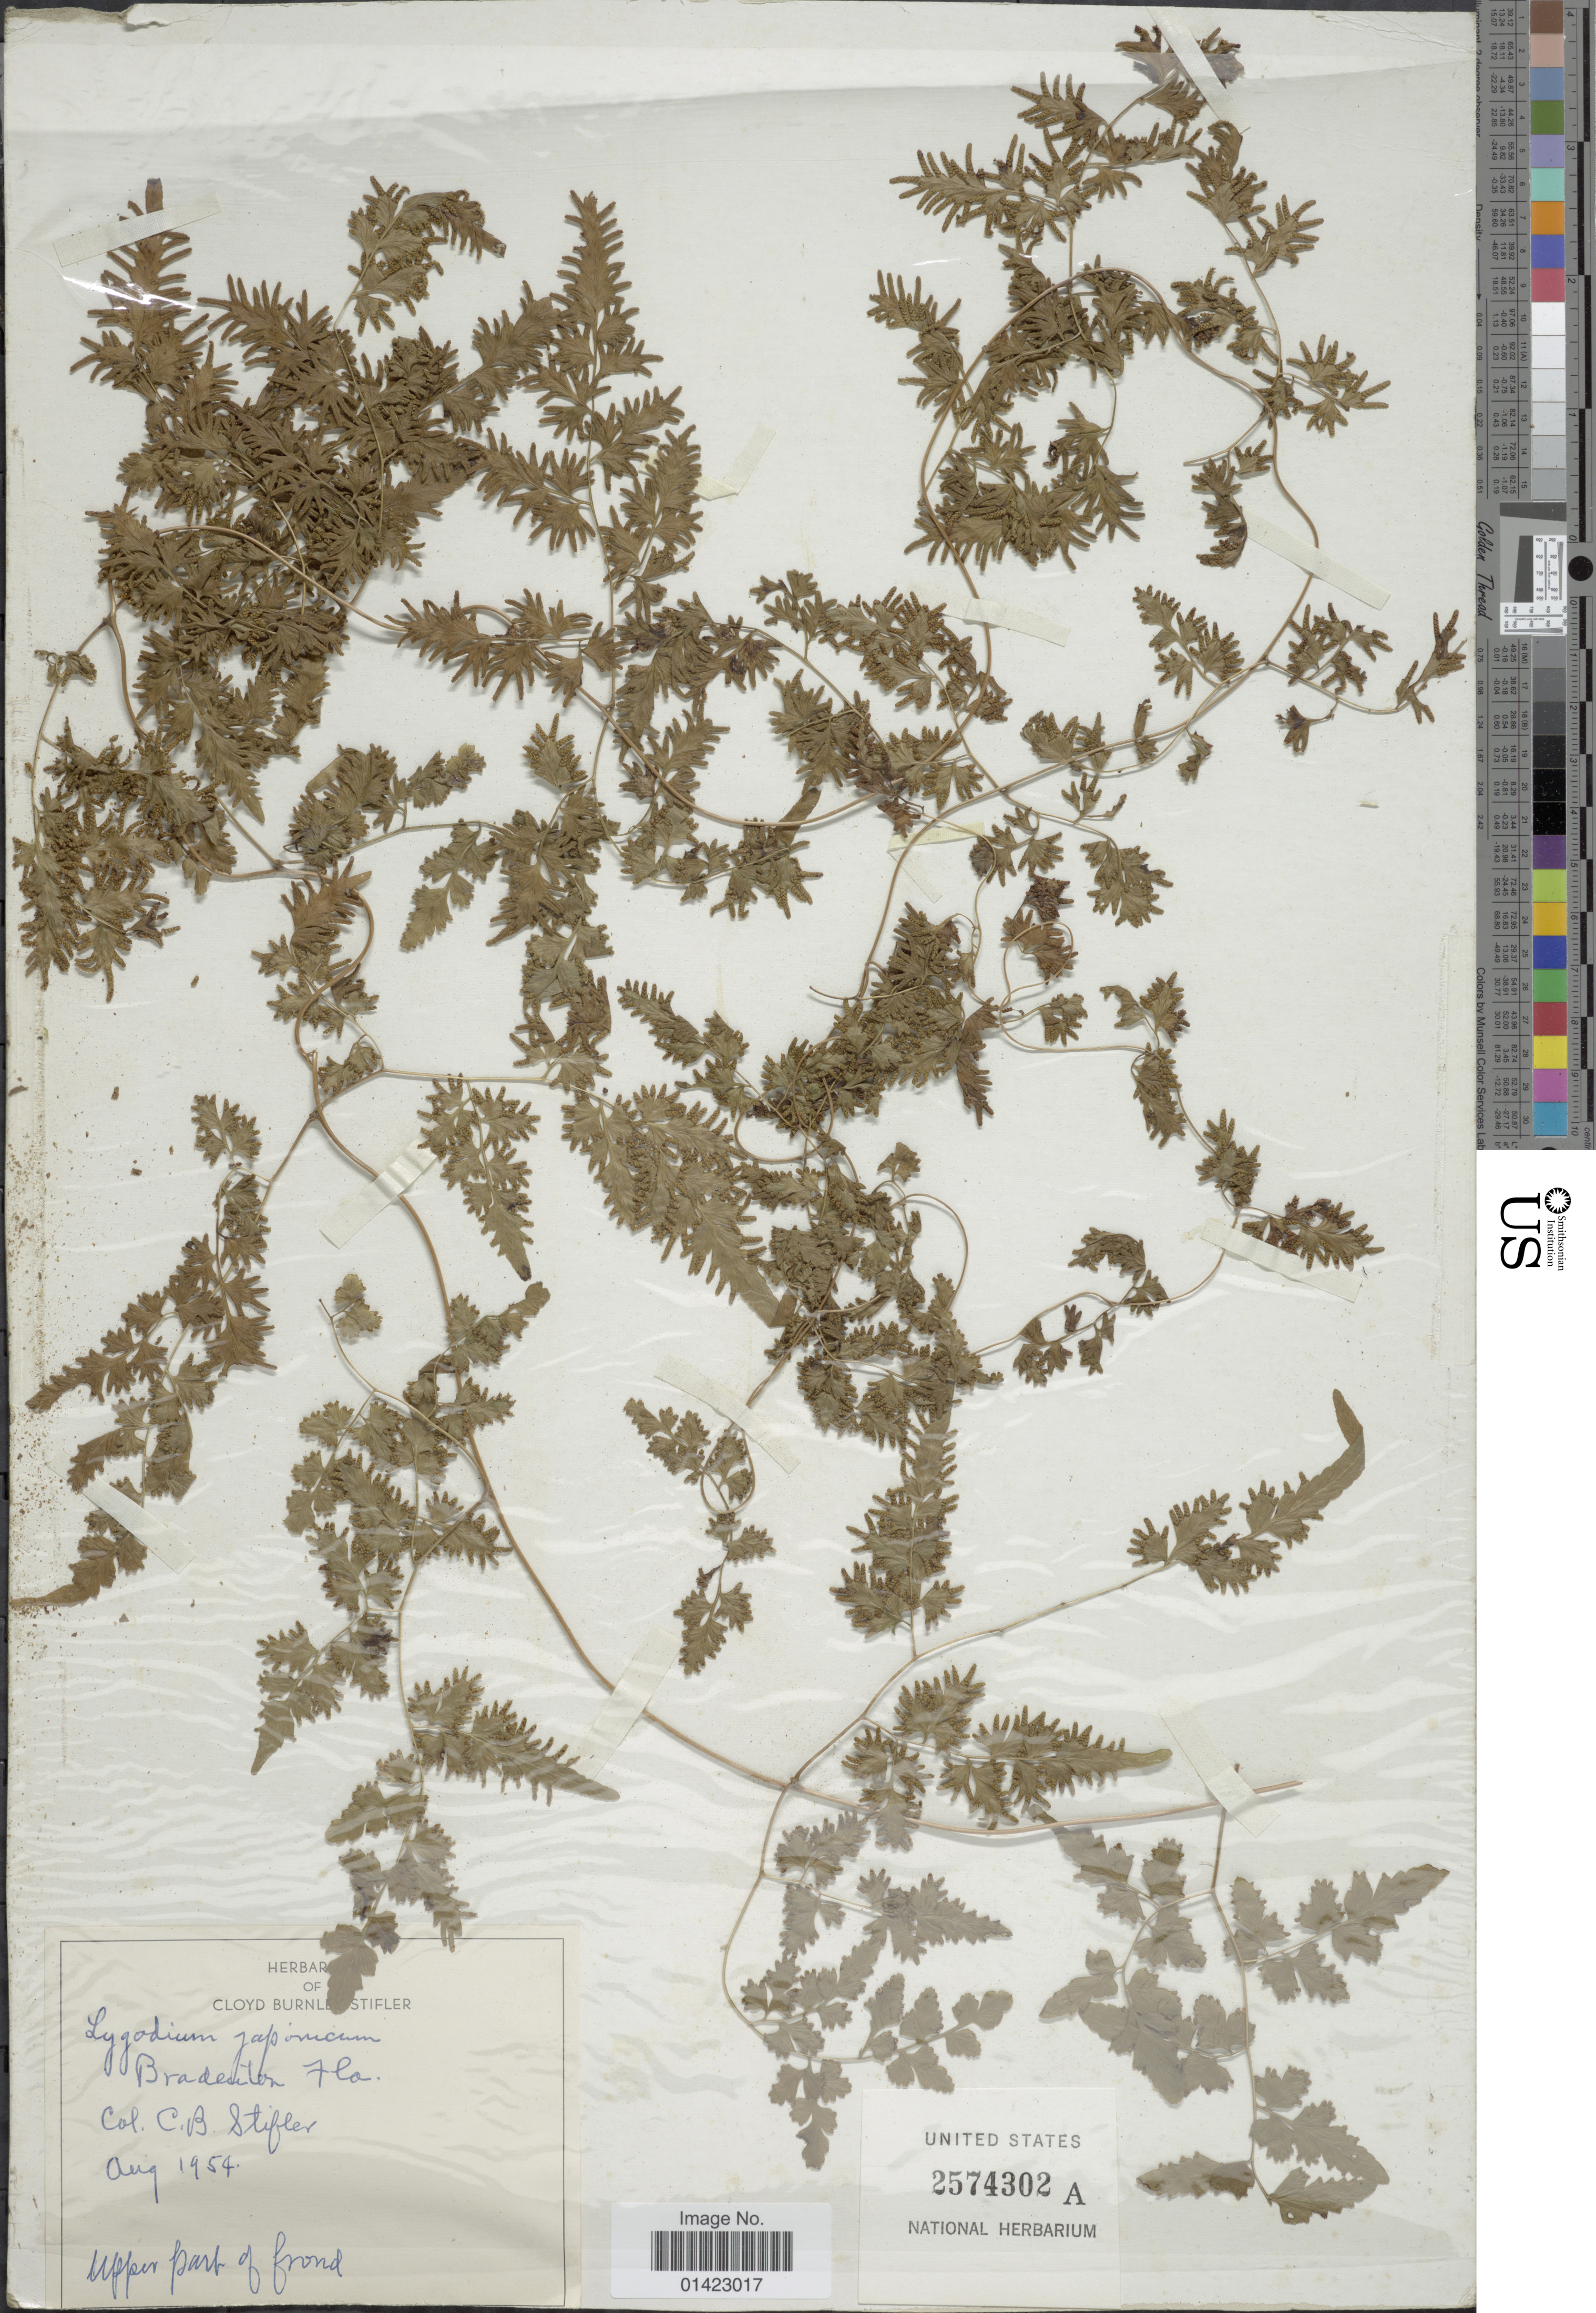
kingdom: Plantae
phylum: Tracheophyta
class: Polypodiopsida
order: Schizaeales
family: Lygodiaceae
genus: Lygodium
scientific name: Lygodium japonicum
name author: (Thunb.) Sw.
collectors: C. Stifler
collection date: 1954-08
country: United States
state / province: Florida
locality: Bradenton Flo.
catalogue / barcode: US 2574302A